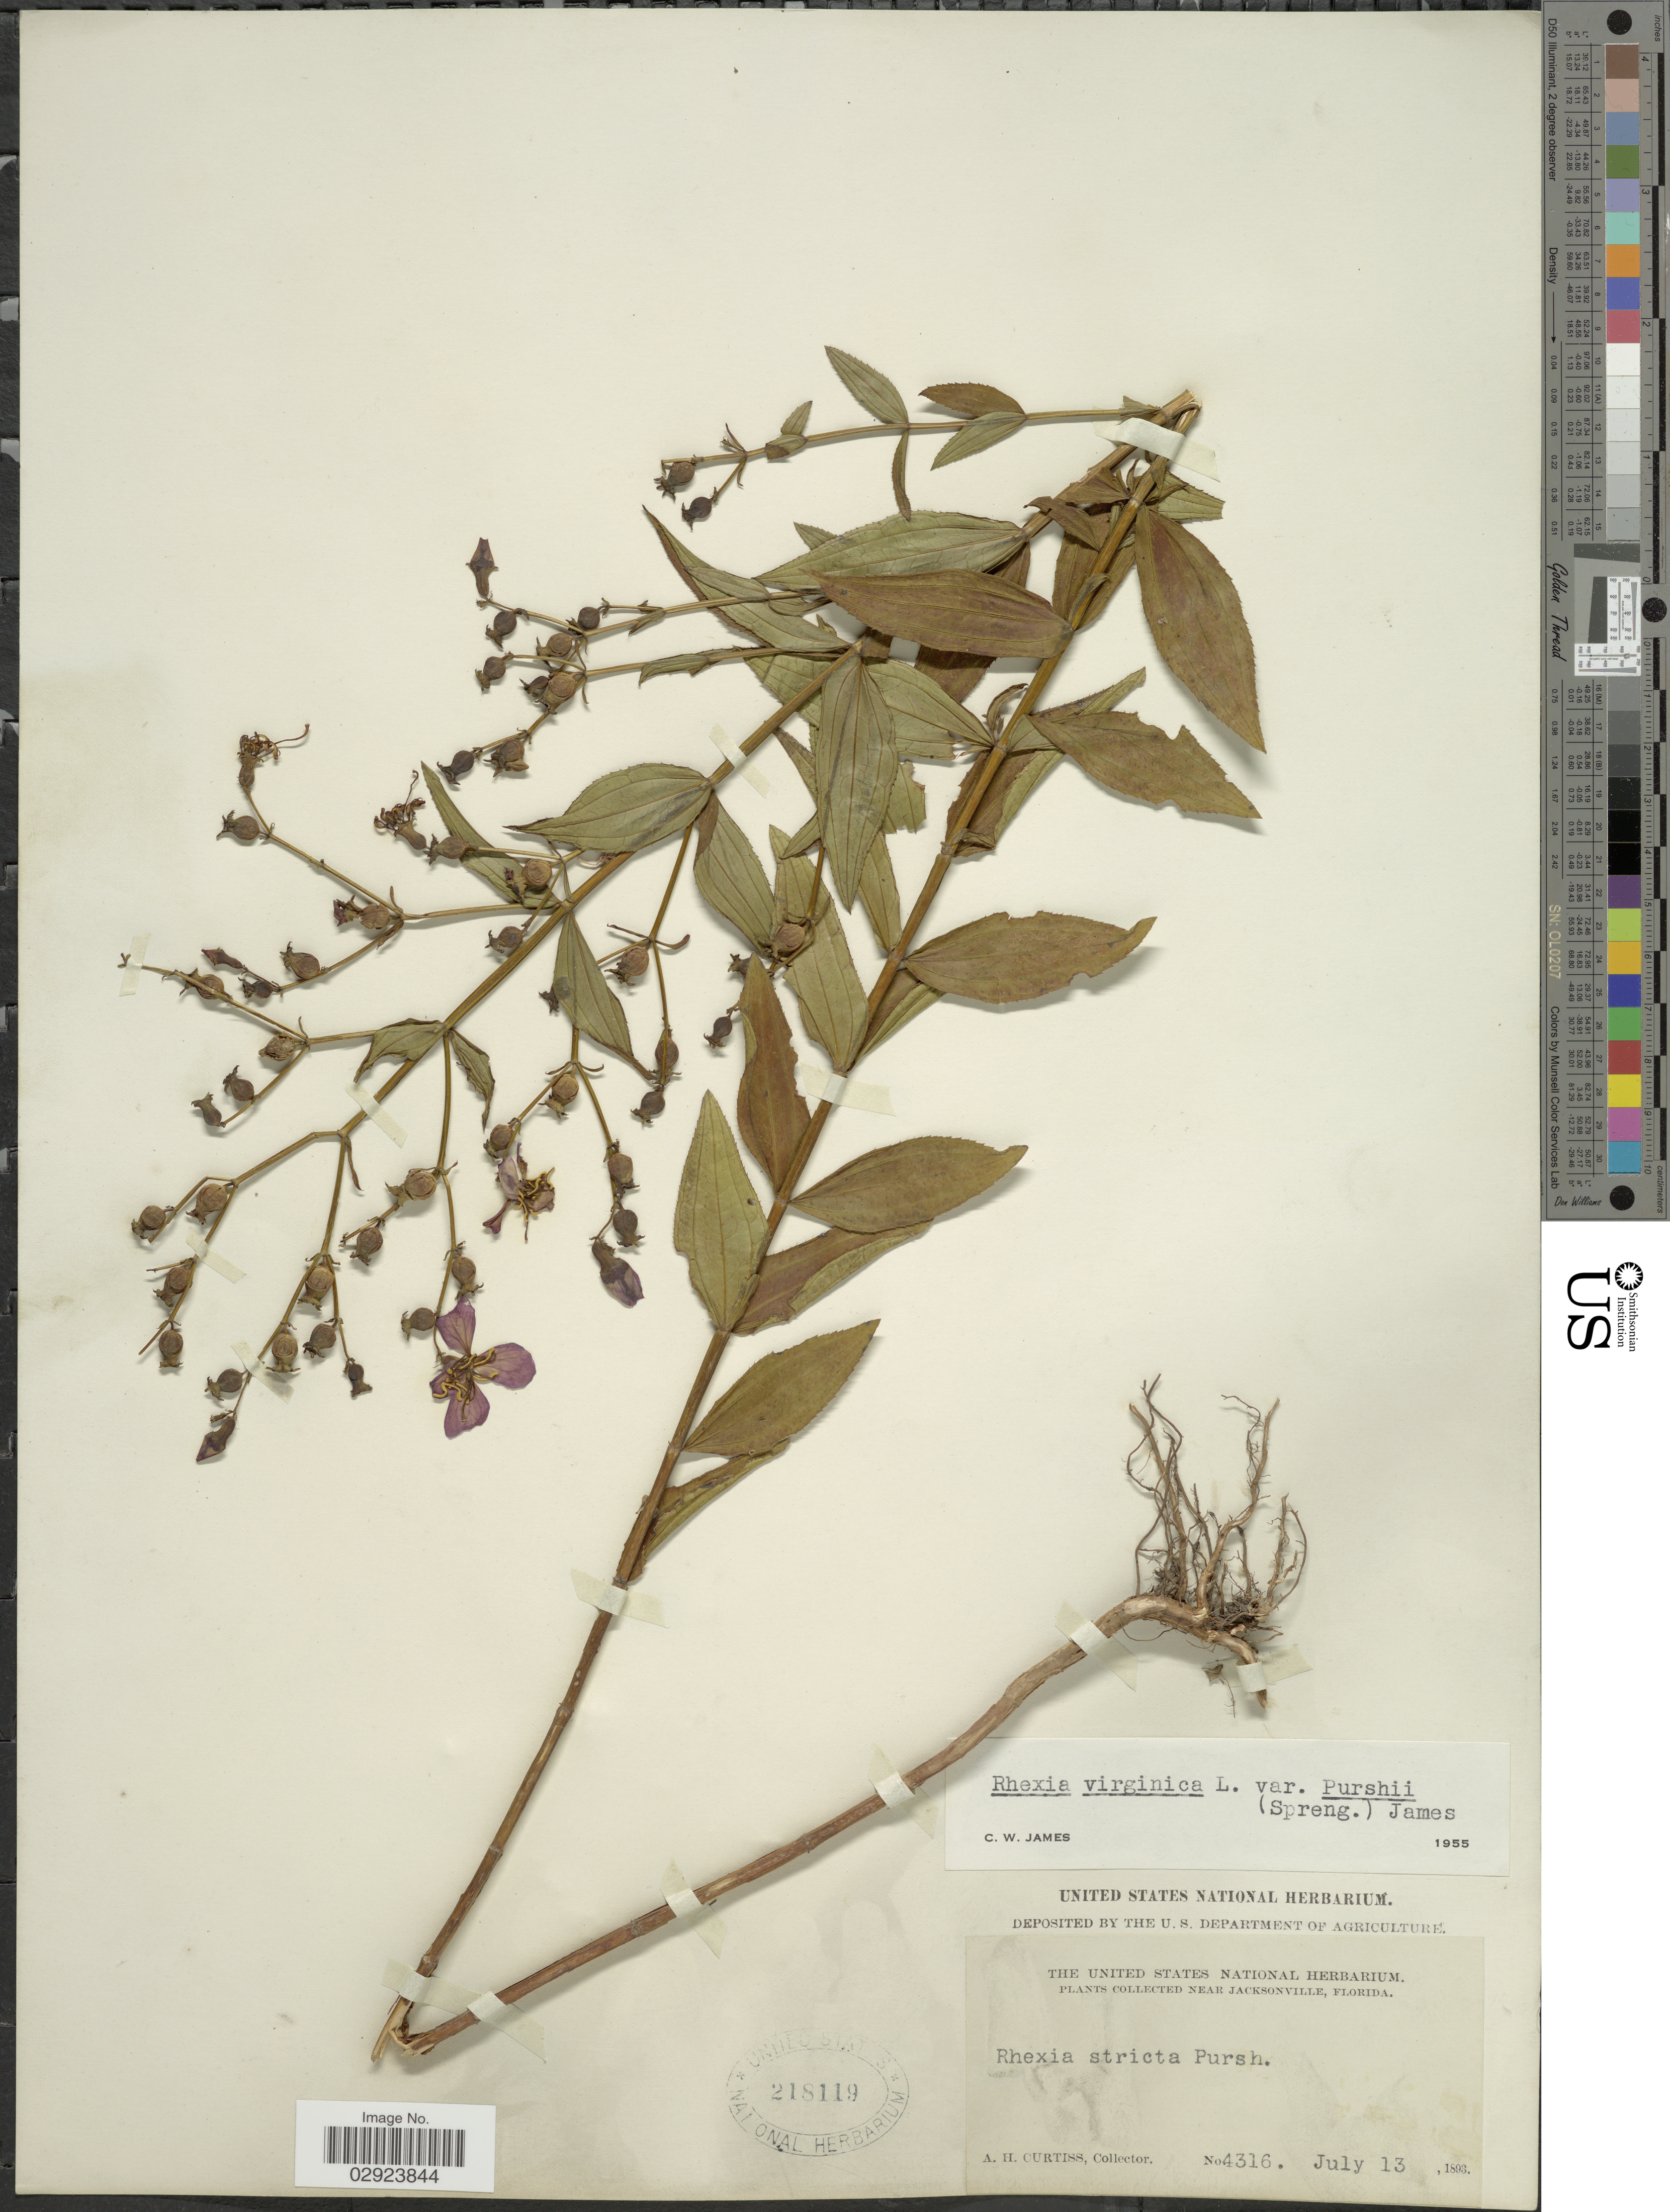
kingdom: Plantae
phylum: Tracheophyta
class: Magnoliopsida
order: Myrtales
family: Melastomataceae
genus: Rhexia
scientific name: Rhexia virginica var. purshii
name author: (Spreng.) C.W. James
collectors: A. H. Curtiss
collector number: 4316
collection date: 1893-07-13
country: United States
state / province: Florida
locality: Near Jacksonville.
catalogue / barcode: US 218119